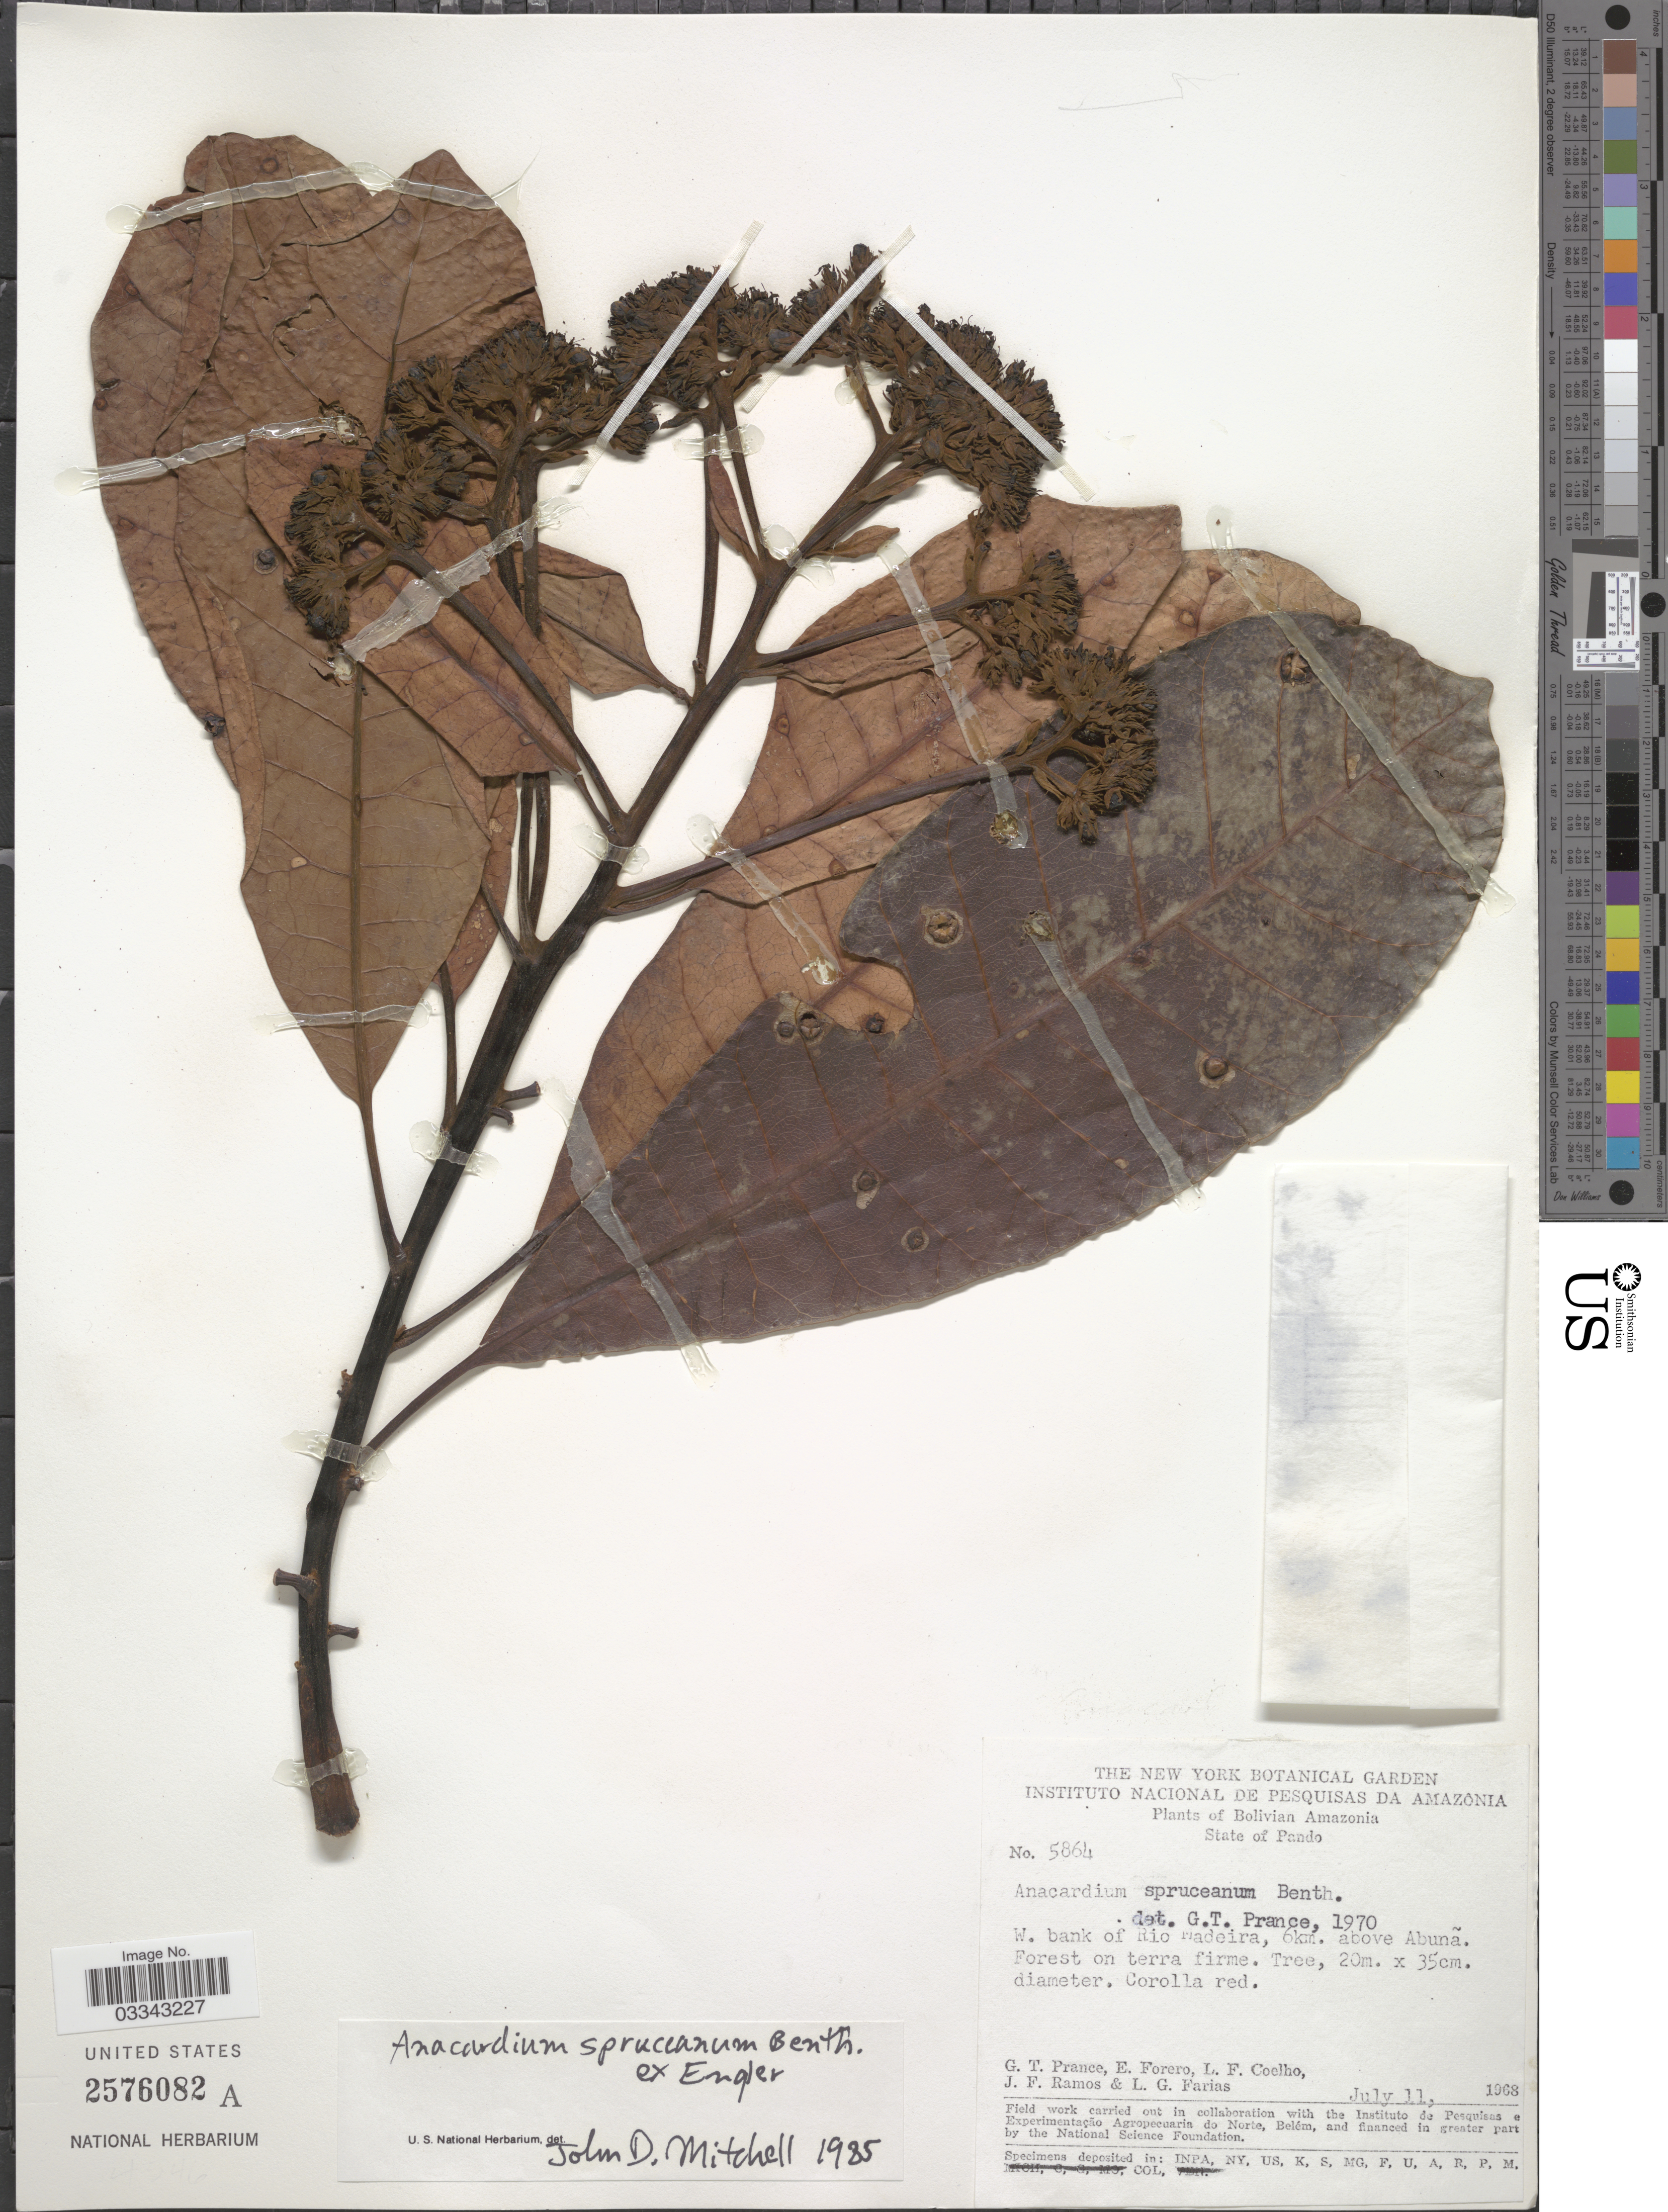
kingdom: Plantae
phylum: Tracheophyta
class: Magnoliopsida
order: Sapindales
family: Anacardiaceae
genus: Anacardium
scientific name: Anacardium spruceanum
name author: Benth. ex Engl.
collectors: G. T. Prance, E. Forero, L. F. Coelho, J. F. Ramos & L. G. Farias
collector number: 5864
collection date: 1968-07-11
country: Bolivia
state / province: Pando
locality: Bolivian Amazonia. W. bank of Rio Madeira, 6km. above Abunã.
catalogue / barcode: US 2576082A